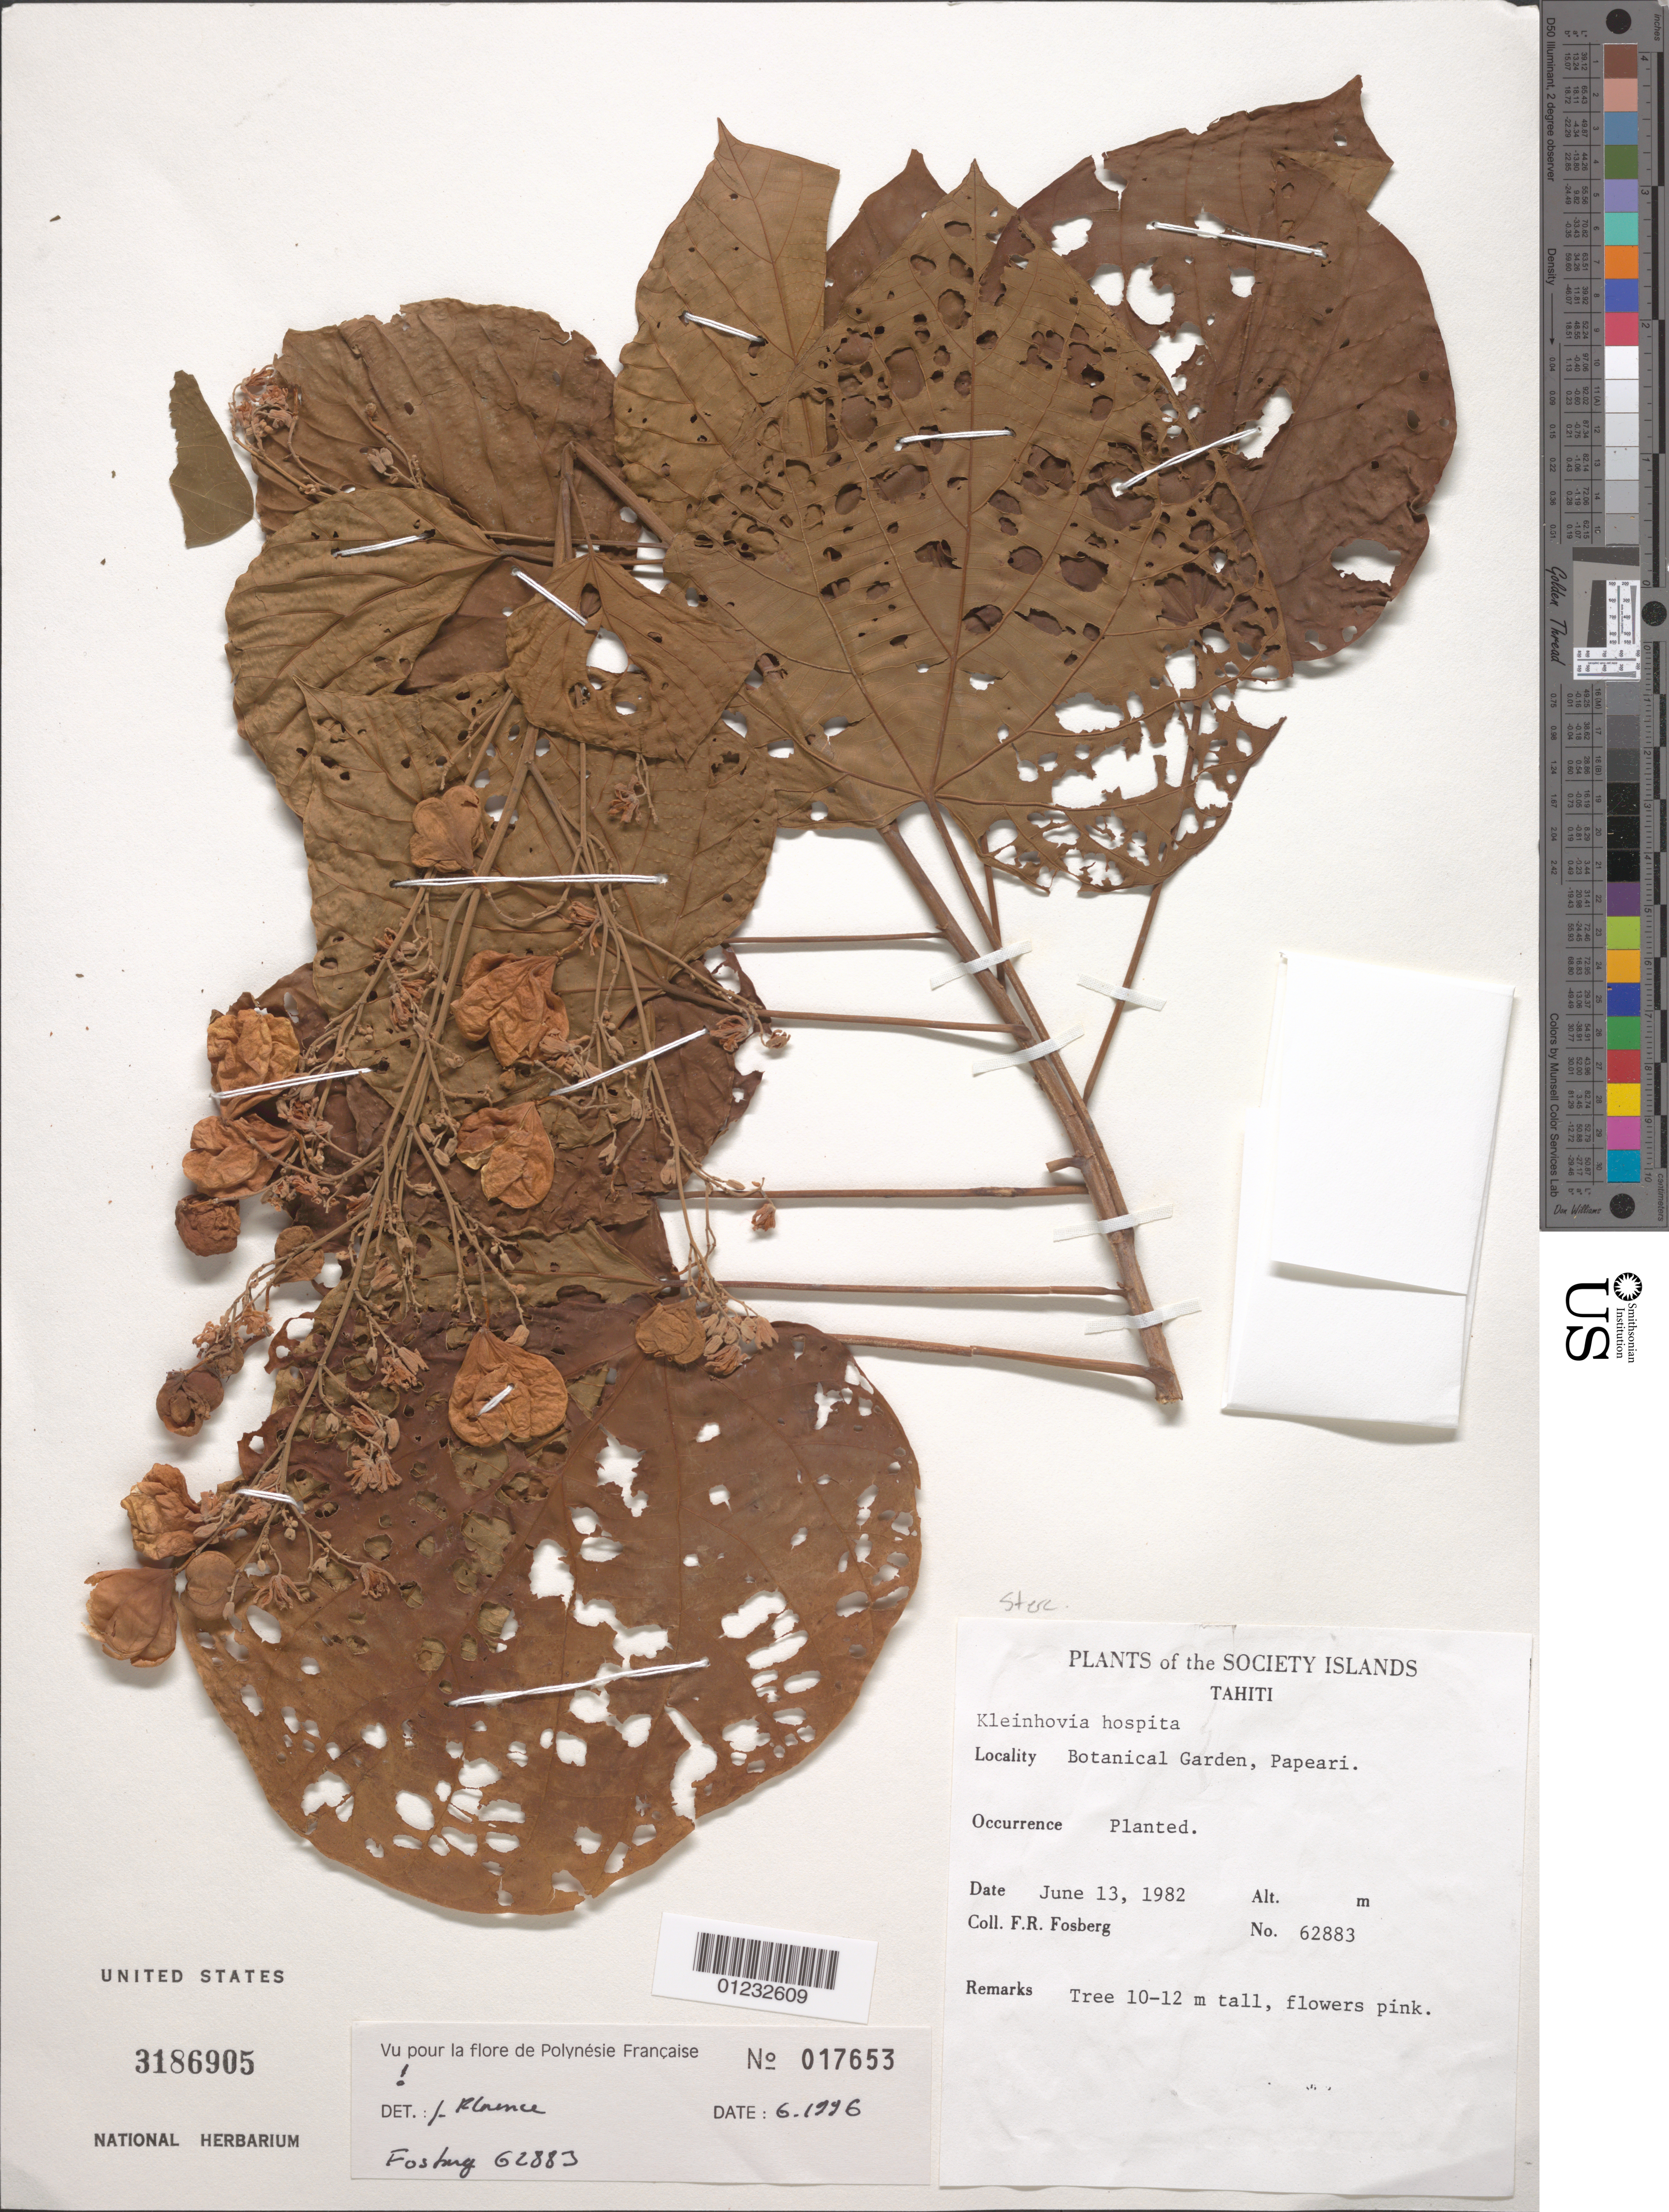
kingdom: Plantae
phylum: Tracheophyta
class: Magnoliopsida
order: Malvales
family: Malvaceae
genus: Kleinhovia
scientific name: Kleinhovia hospita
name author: L.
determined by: Florence, J.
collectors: F. R. Fosberg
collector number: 62883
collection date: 1982-06-13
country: French Polynesia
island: Tahiti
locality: Botanical Garden, Papeari.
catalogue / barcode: US 3186905